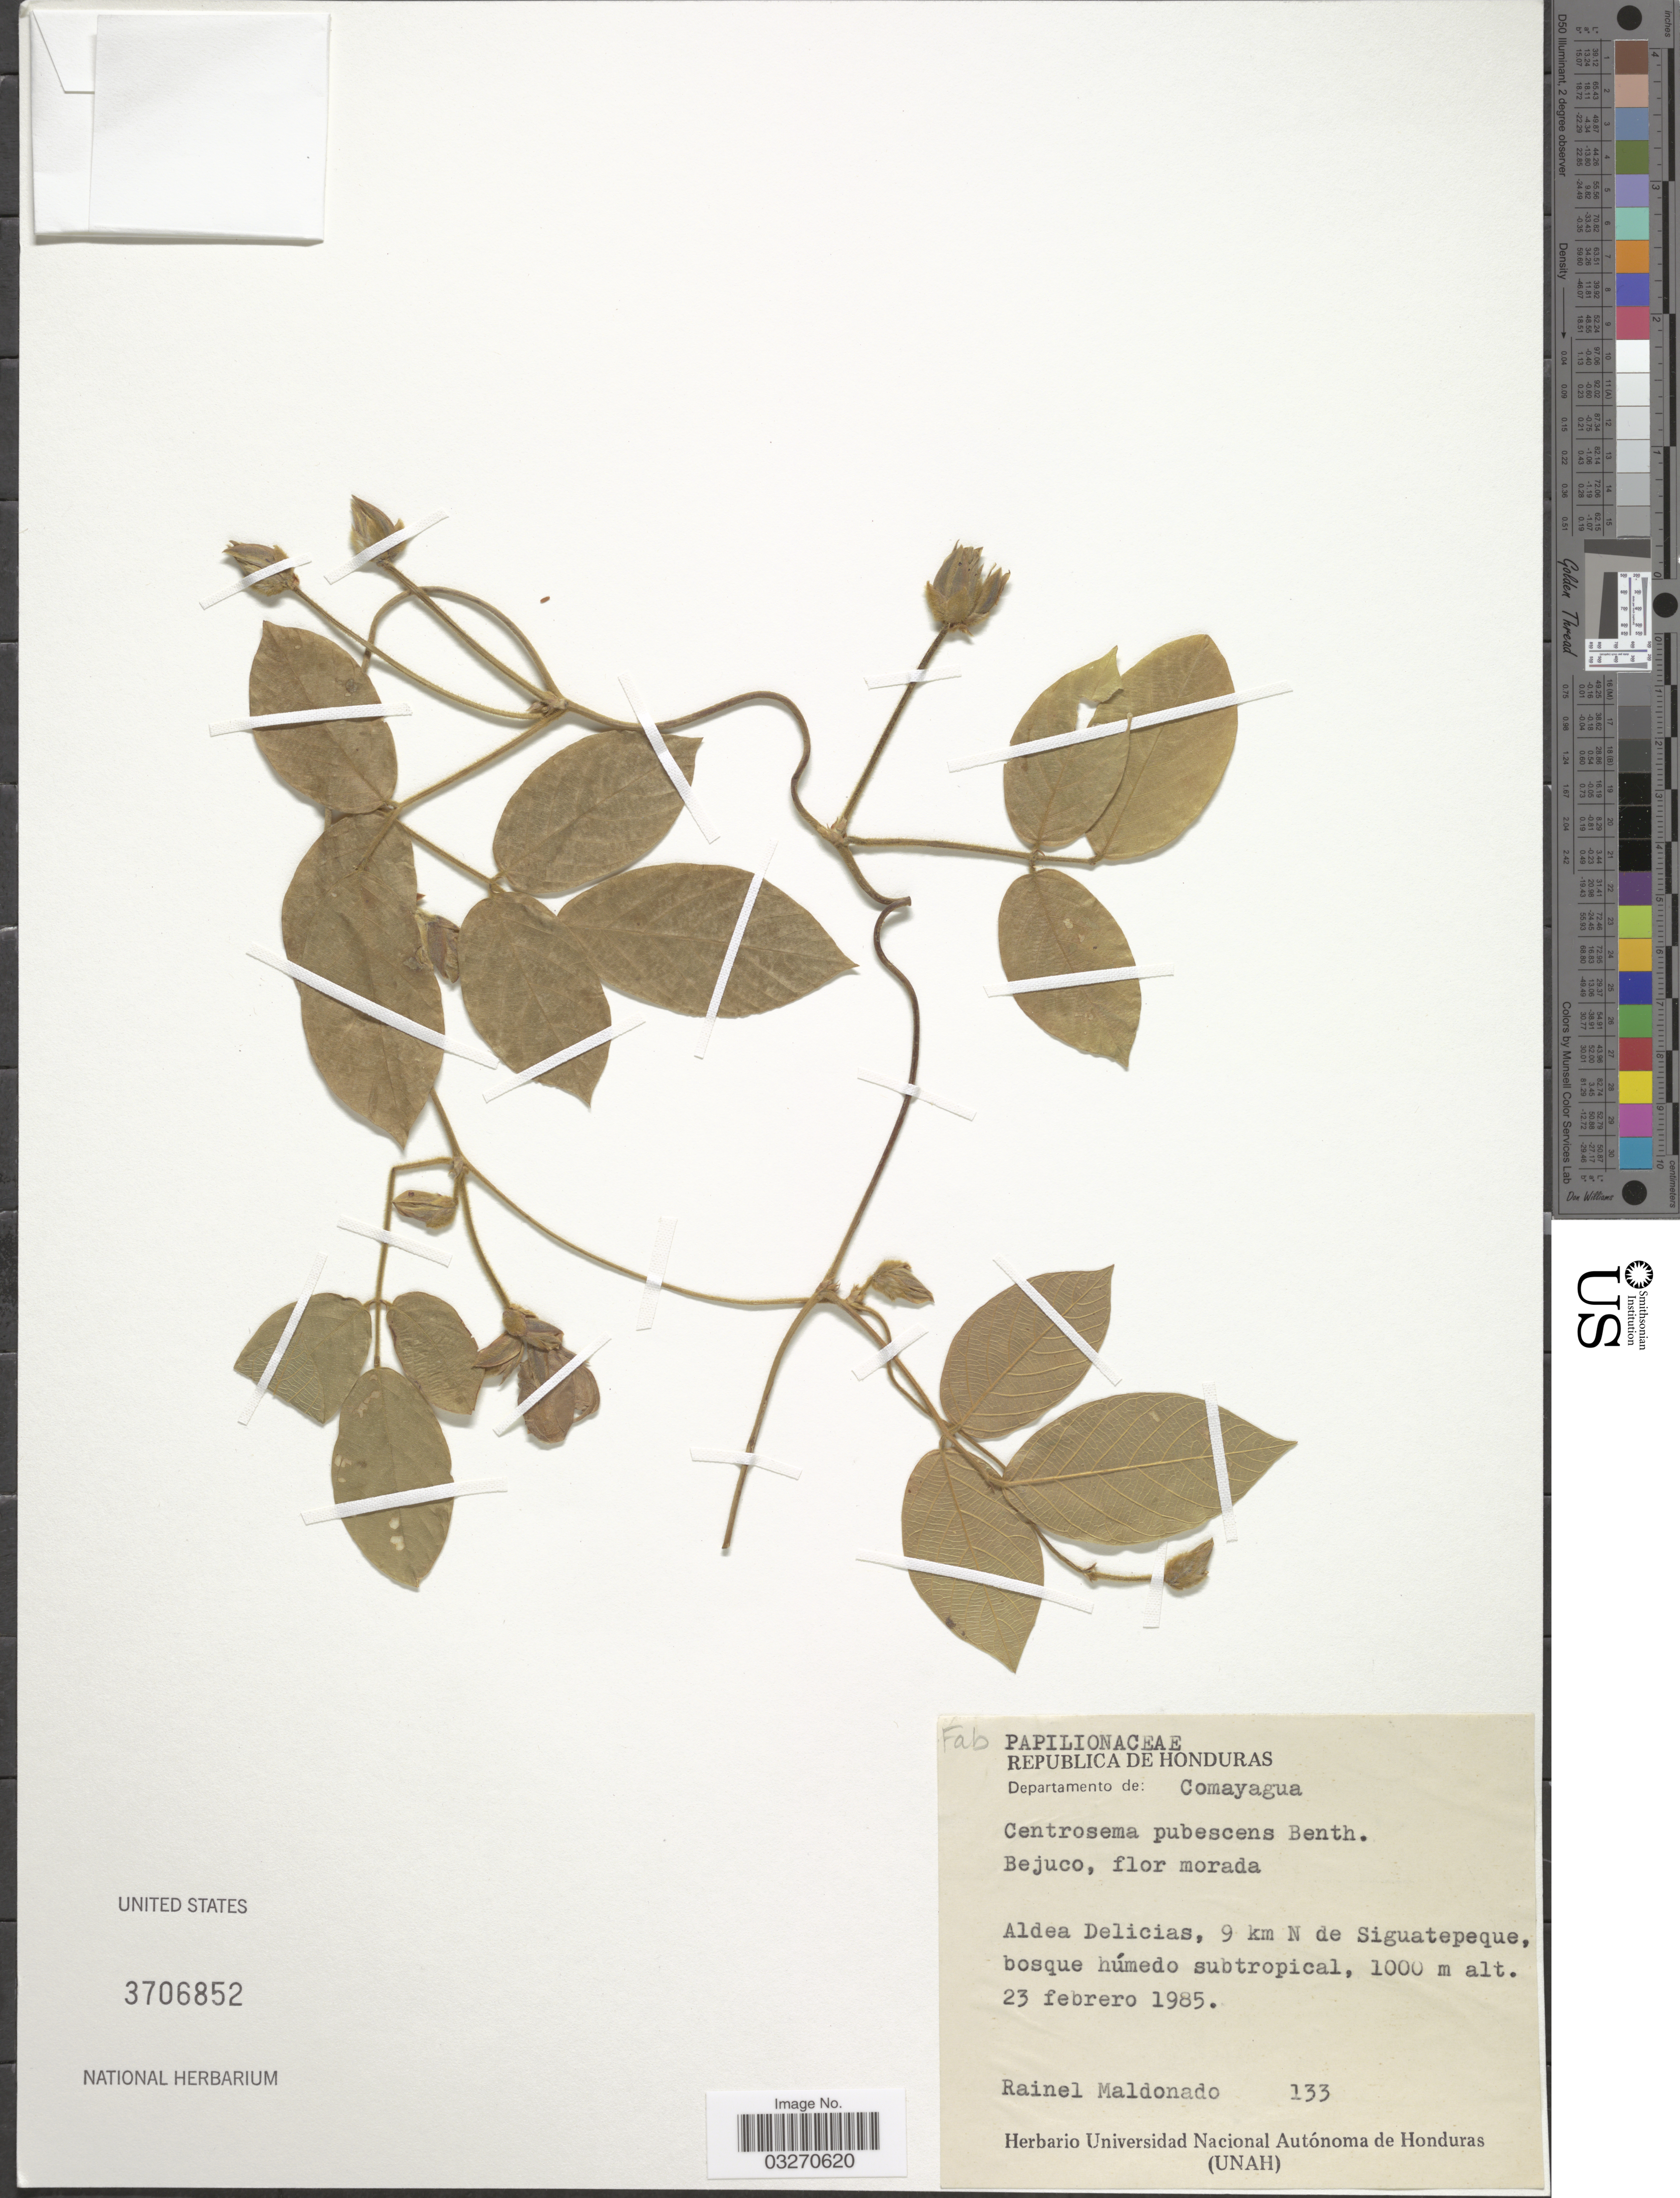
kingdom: Plantae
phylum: Tracheophyta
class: Magnoliopsida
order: Fabales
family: Fabaceae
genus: Centrosema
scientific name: Centrosema pubescens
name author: Benth.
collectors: R. Maldonado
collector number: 133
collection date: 1985-02-23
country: Honduras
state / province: Comayagua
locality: Departamento de: Comayagua. Aldea Delicias, 9 km N de Siguatepeque.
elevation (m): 1000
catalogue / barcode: US 3706852